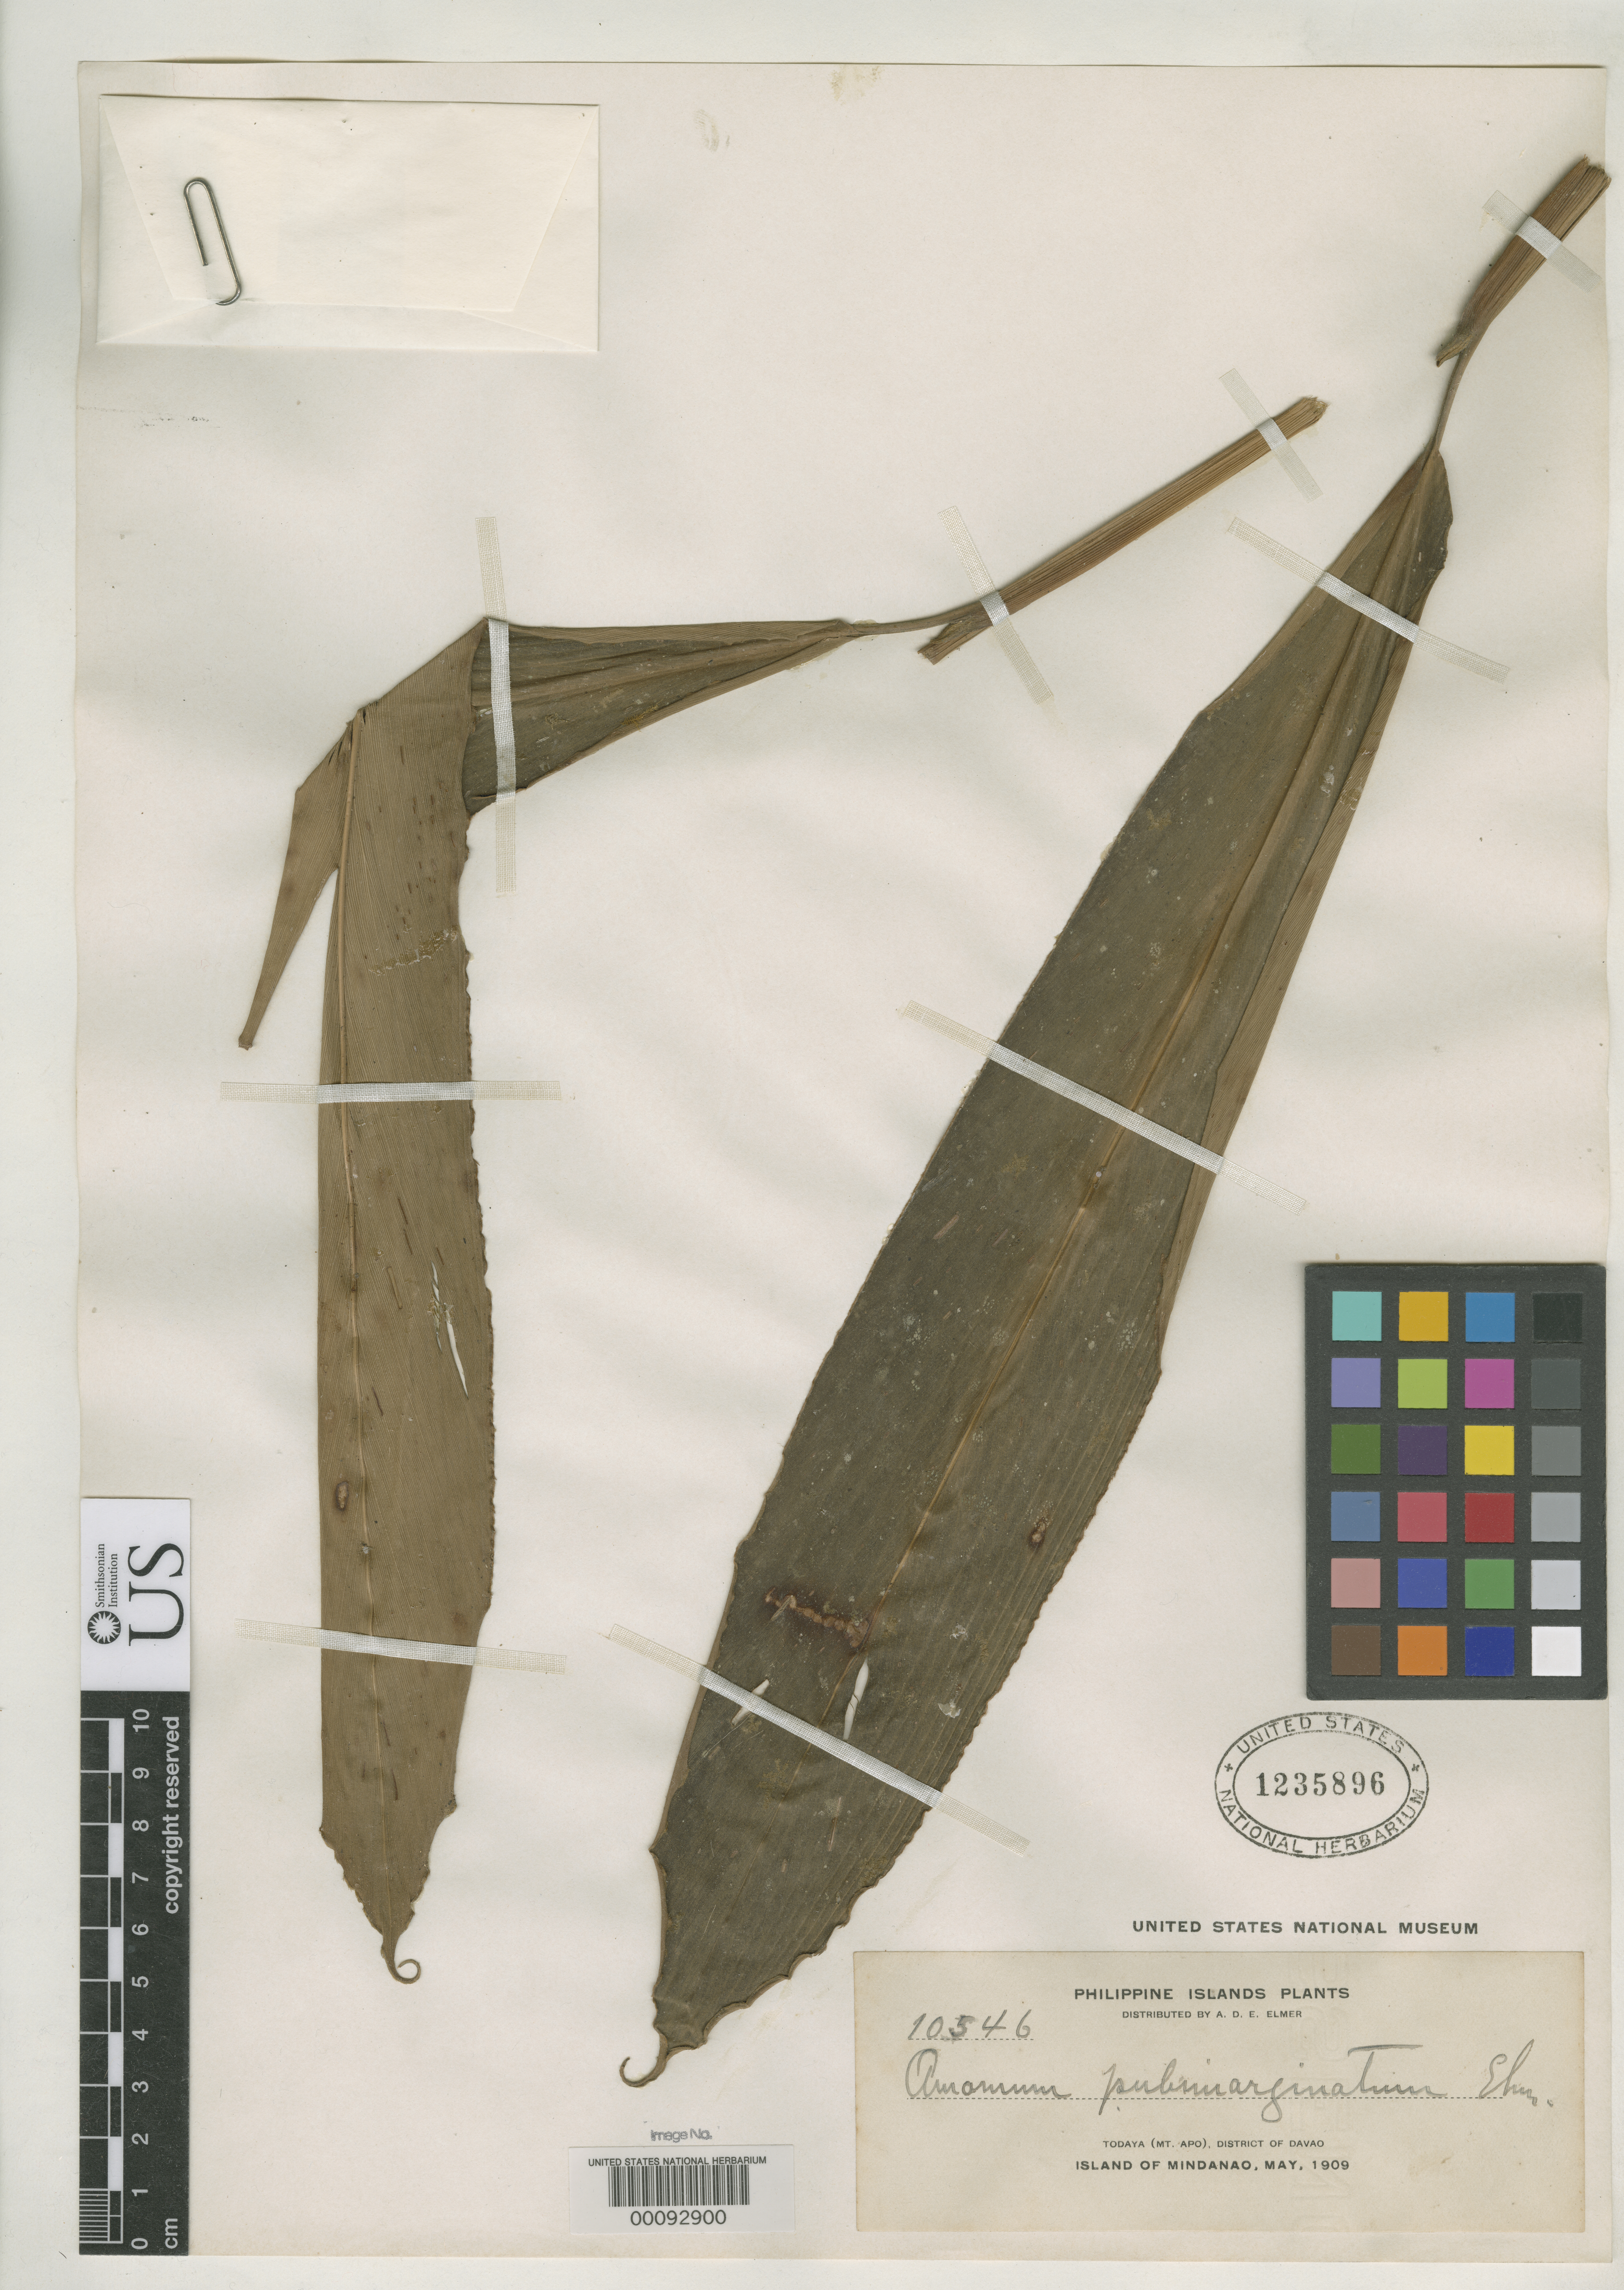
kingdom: Plantae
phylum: Tracheophyta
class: Liliopsida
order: Zingiberales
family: Zingiberaceae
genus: Amomum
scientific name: Amomum pubimarginatum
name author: Elmer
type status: Isotype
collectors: A. D. E. Elmer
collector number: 10546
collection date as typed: May 1909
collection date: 1909-05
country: Philippines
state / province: Davao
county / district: Davao del Sur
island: Mindanao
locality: Mt. Apo, Todayo.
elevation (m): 1295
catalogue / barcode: US 1235896